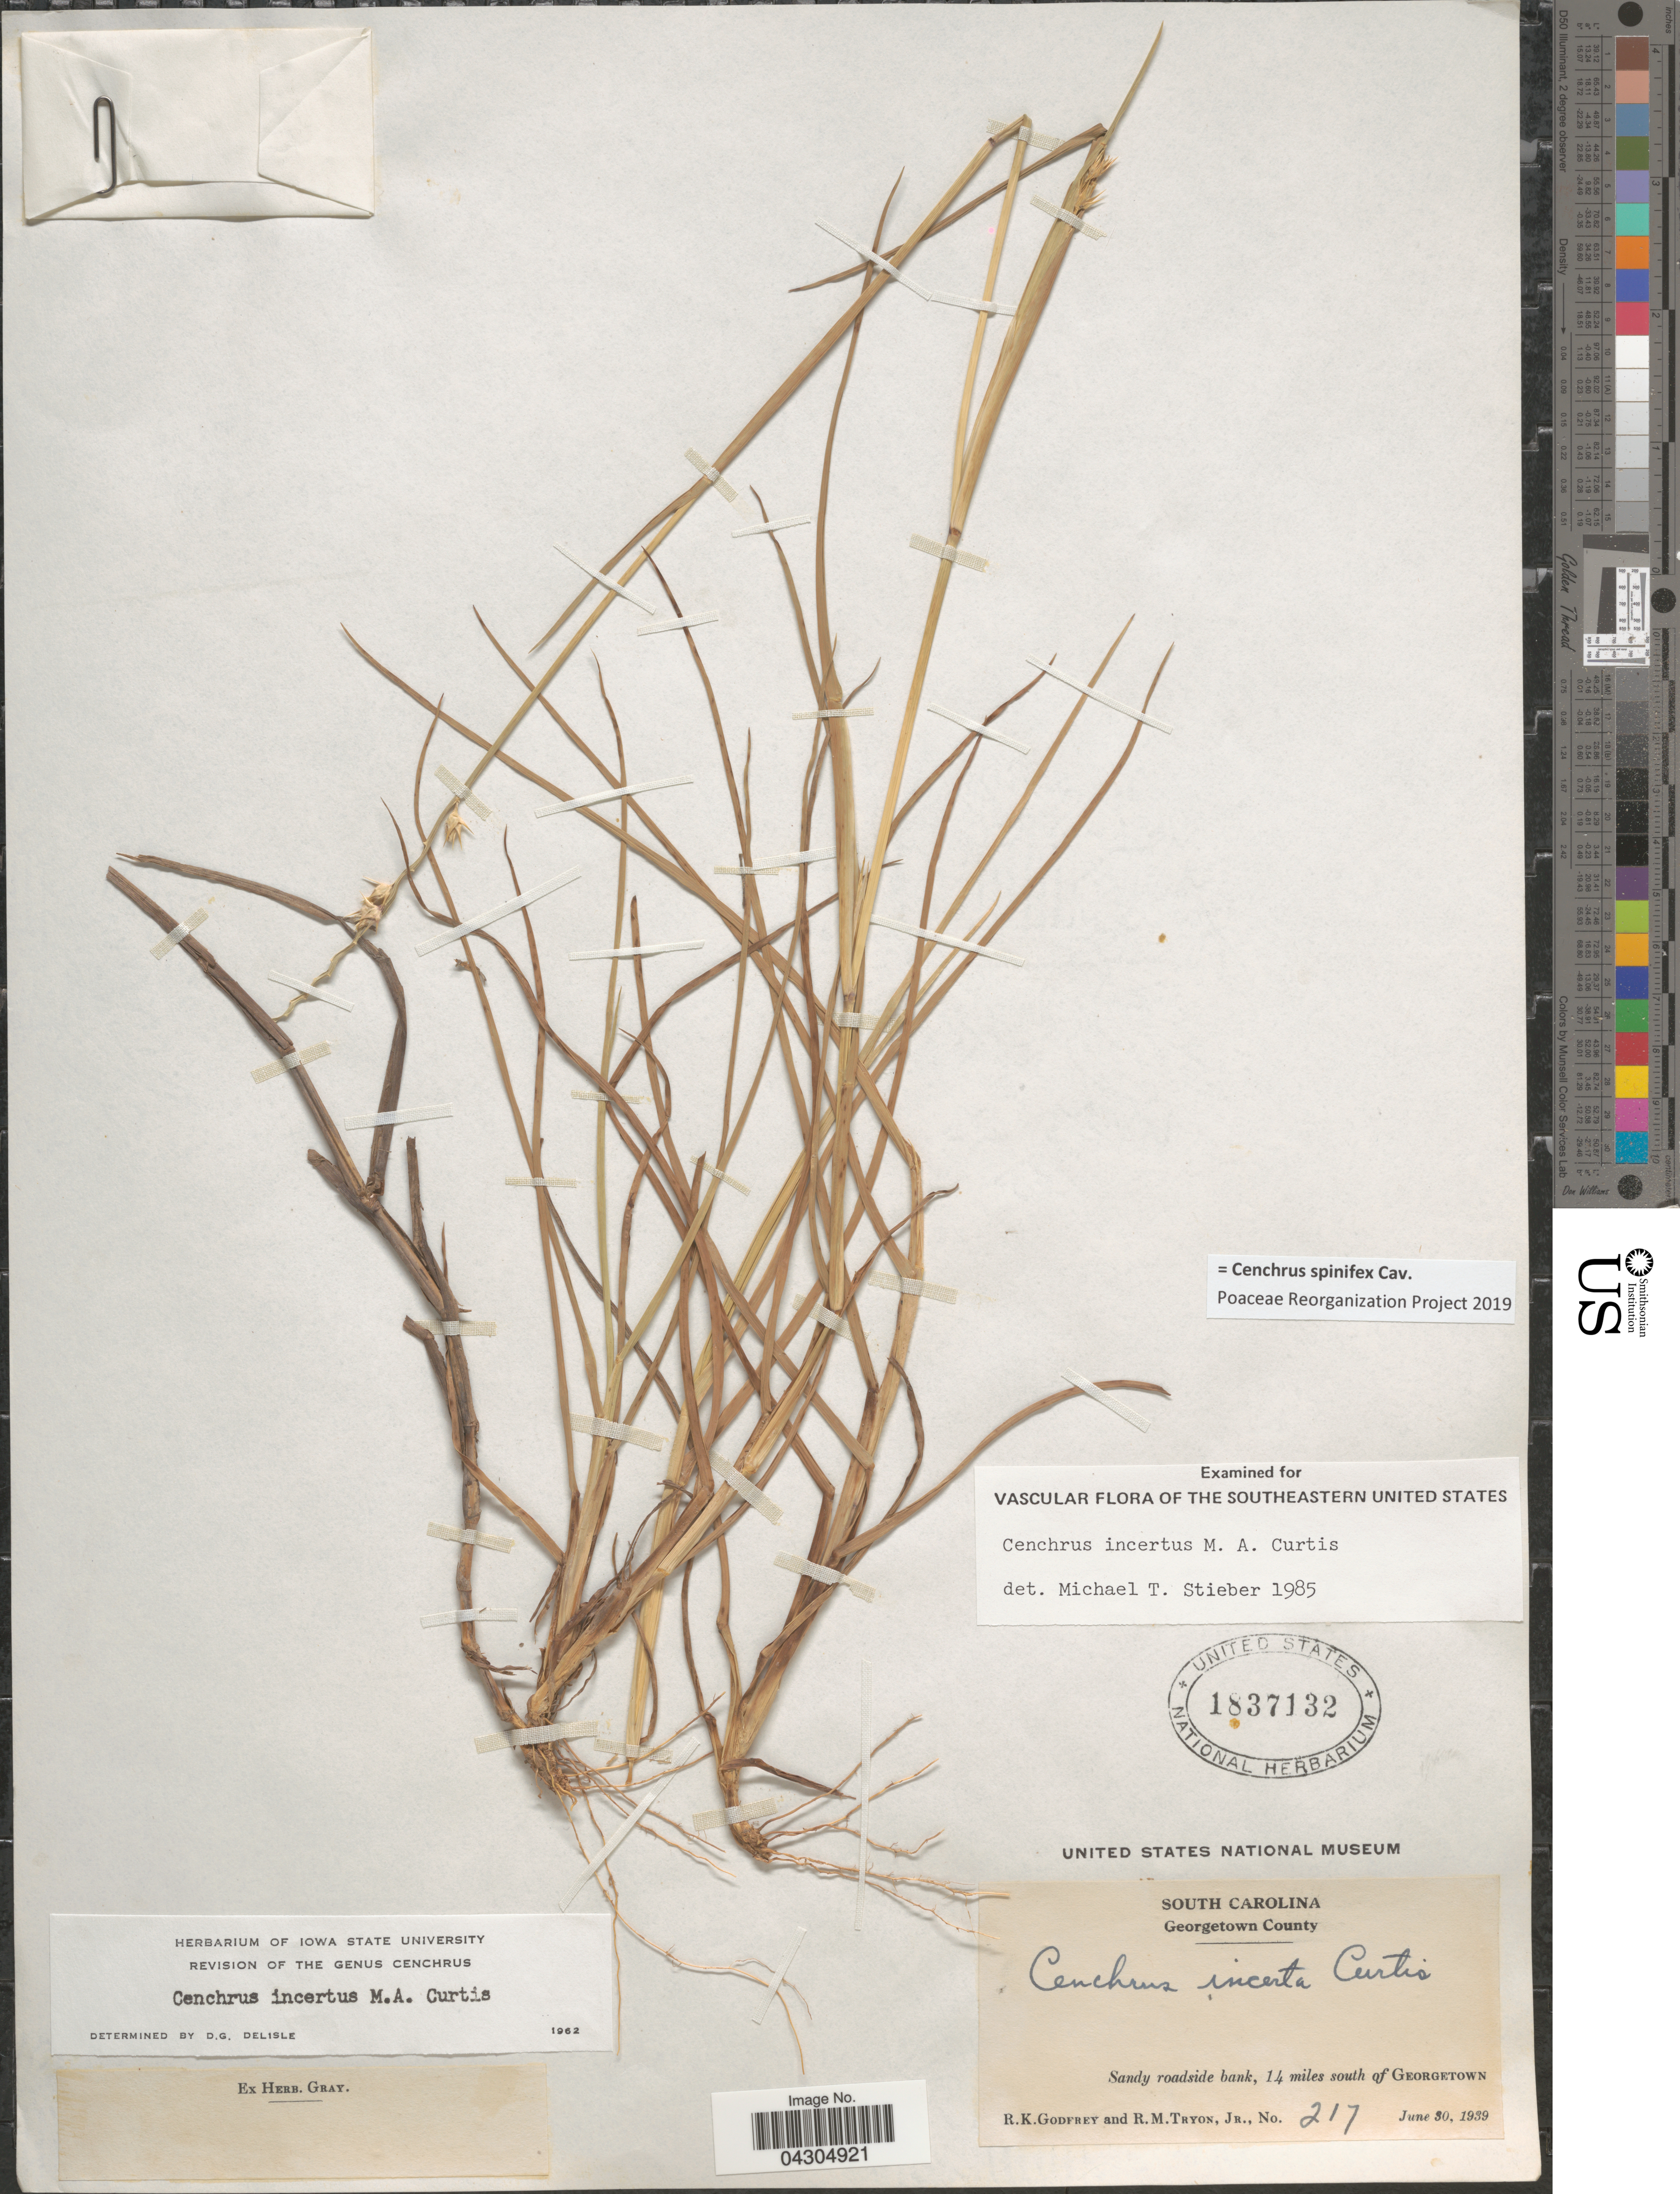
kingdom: Plantae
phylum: Tracheophyta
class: Liliopsida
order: Poales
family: Poaceae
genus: Cenchrus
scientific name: Cenchrus spinifex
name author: Cav.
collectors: R. K. Godfrey & R. Tryon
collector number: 217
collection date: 1939-06-30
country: United States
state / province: South Carolina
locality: Georgetown County. Sandy roadside bank, 14 miles south of Georgetown.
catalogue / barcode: US 1837132